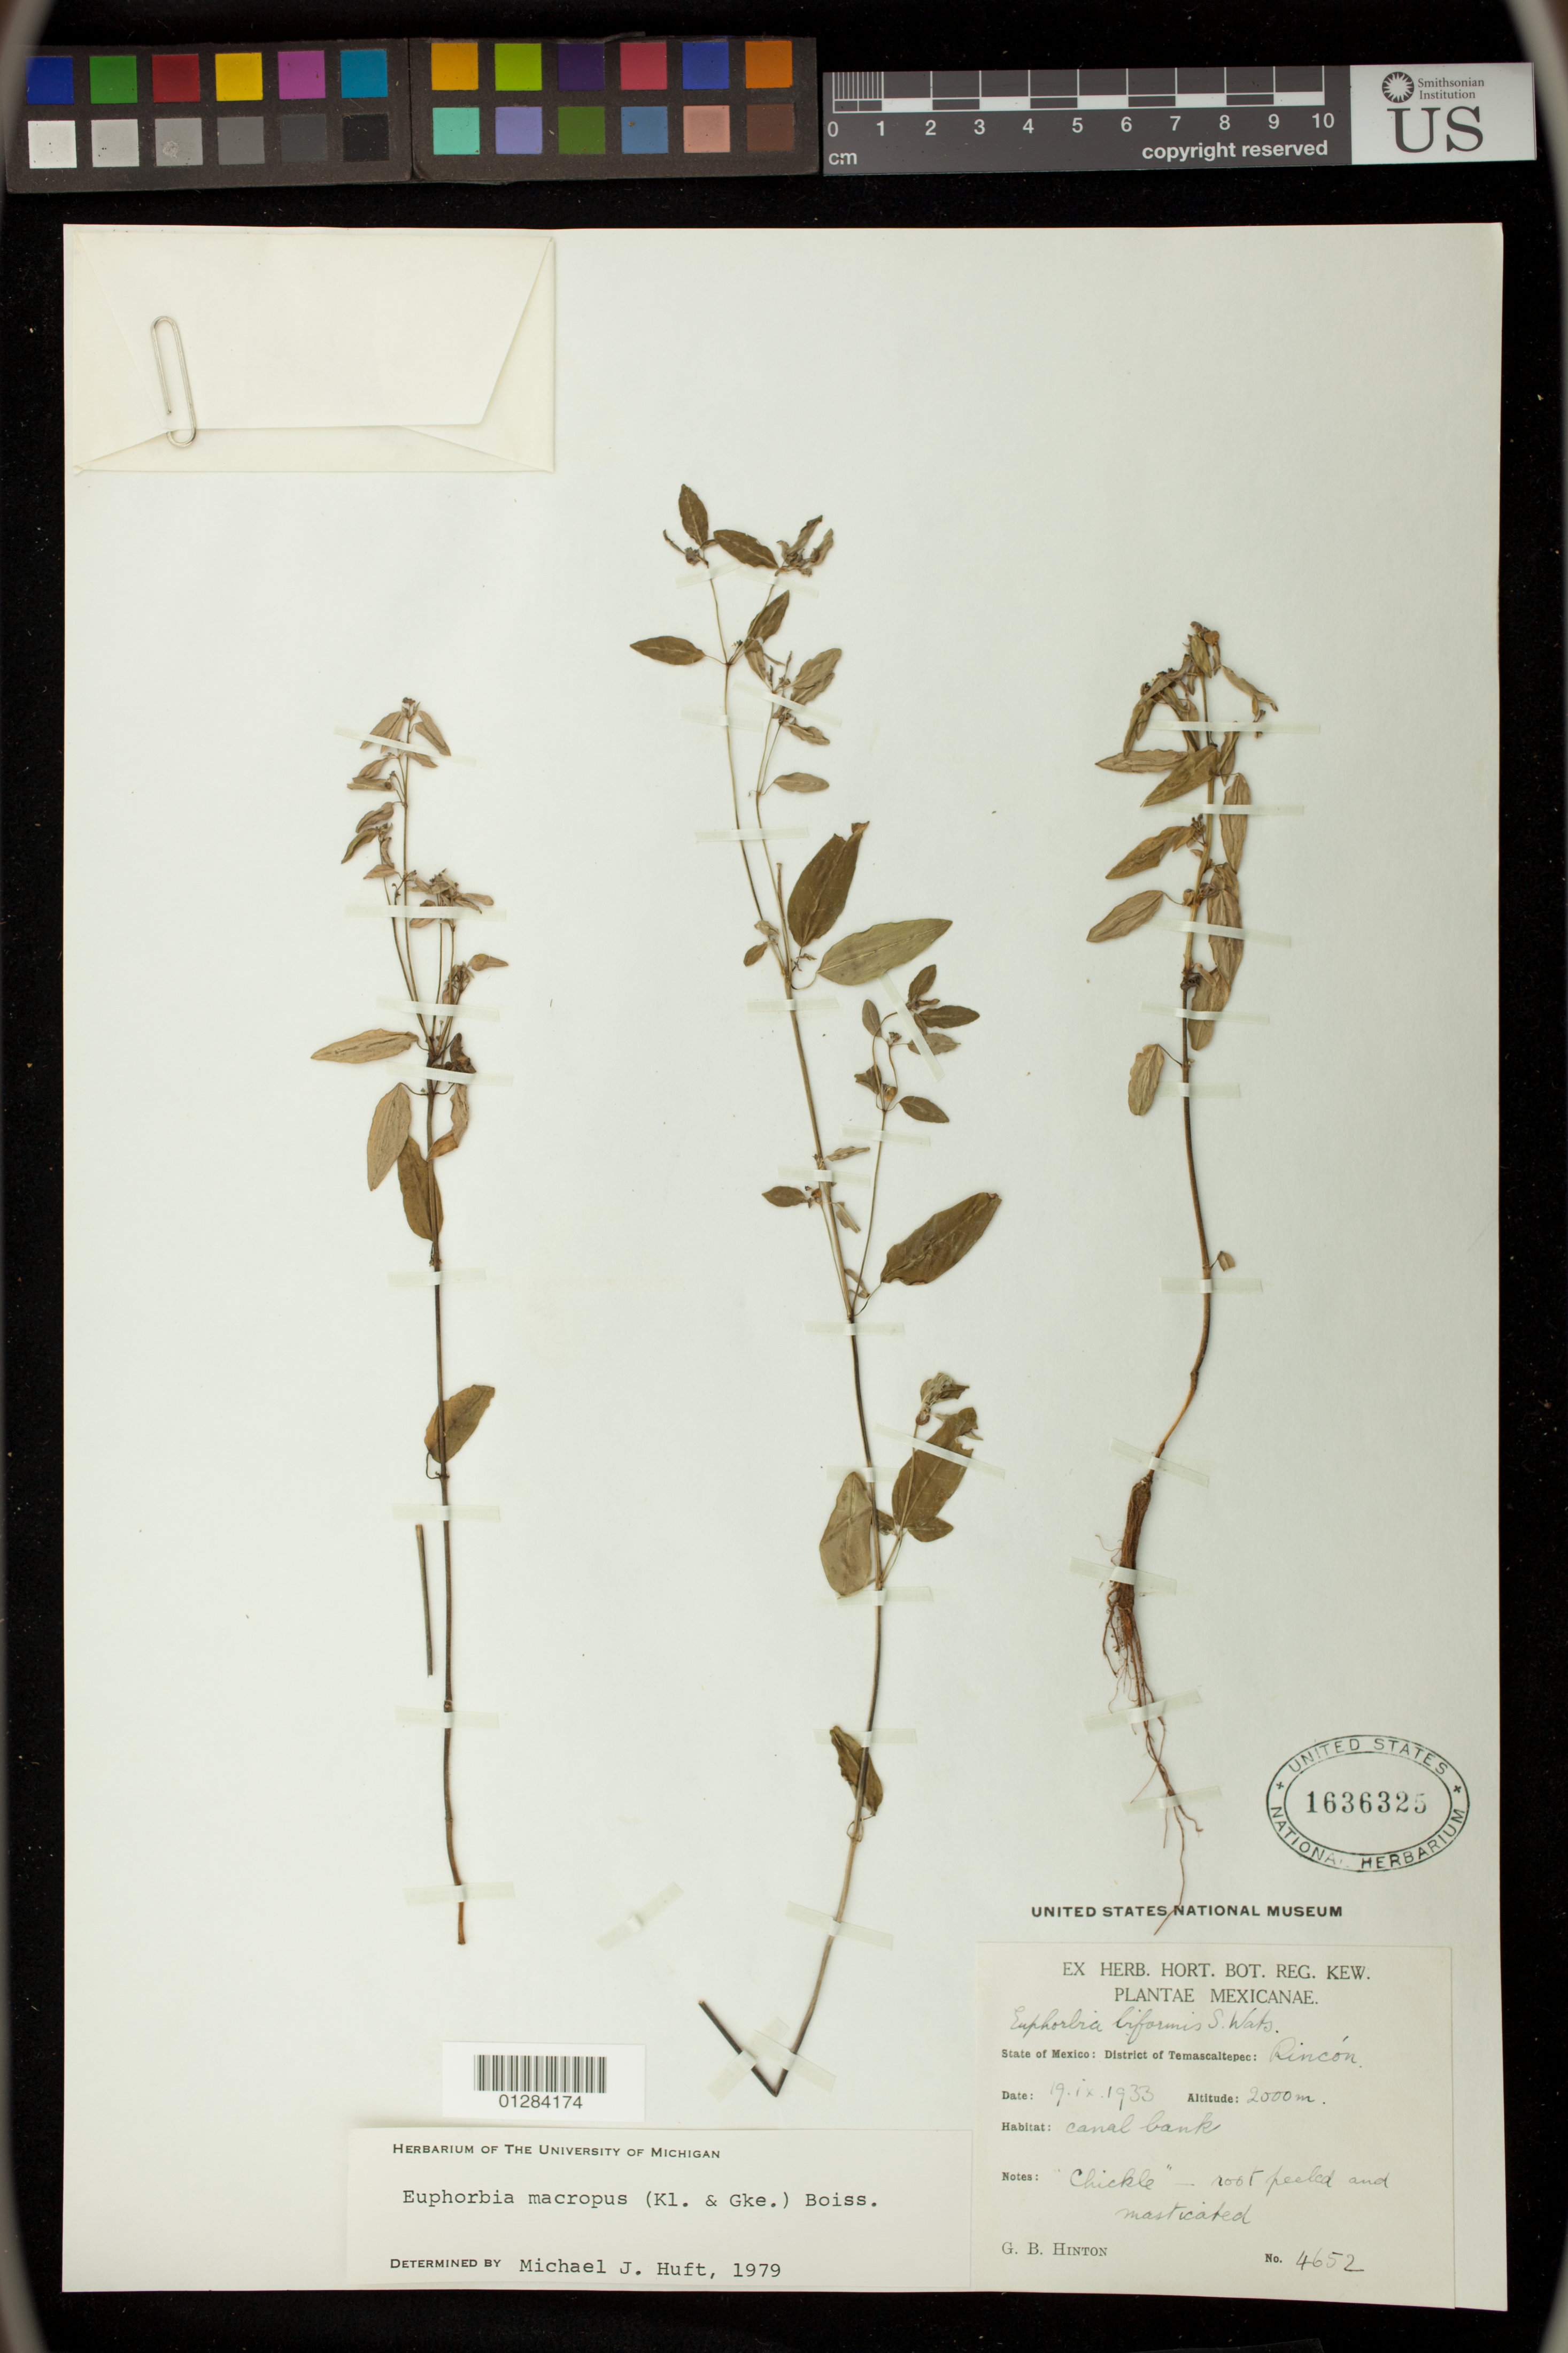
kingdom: Plantae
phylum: Tracheophyta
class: Magnoliopsida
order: Malpighiales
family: Euphorbiaceae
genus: Euphorbia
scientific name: Euphorbia macropus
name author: (Klotzsch & Garcke) Boiss.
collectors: G. B. Hinton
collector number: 4652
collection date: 1933-09-19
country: Mexico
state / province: México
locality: District of Temascaltepec: Rincon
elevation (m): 2000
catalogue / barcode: US 1636325